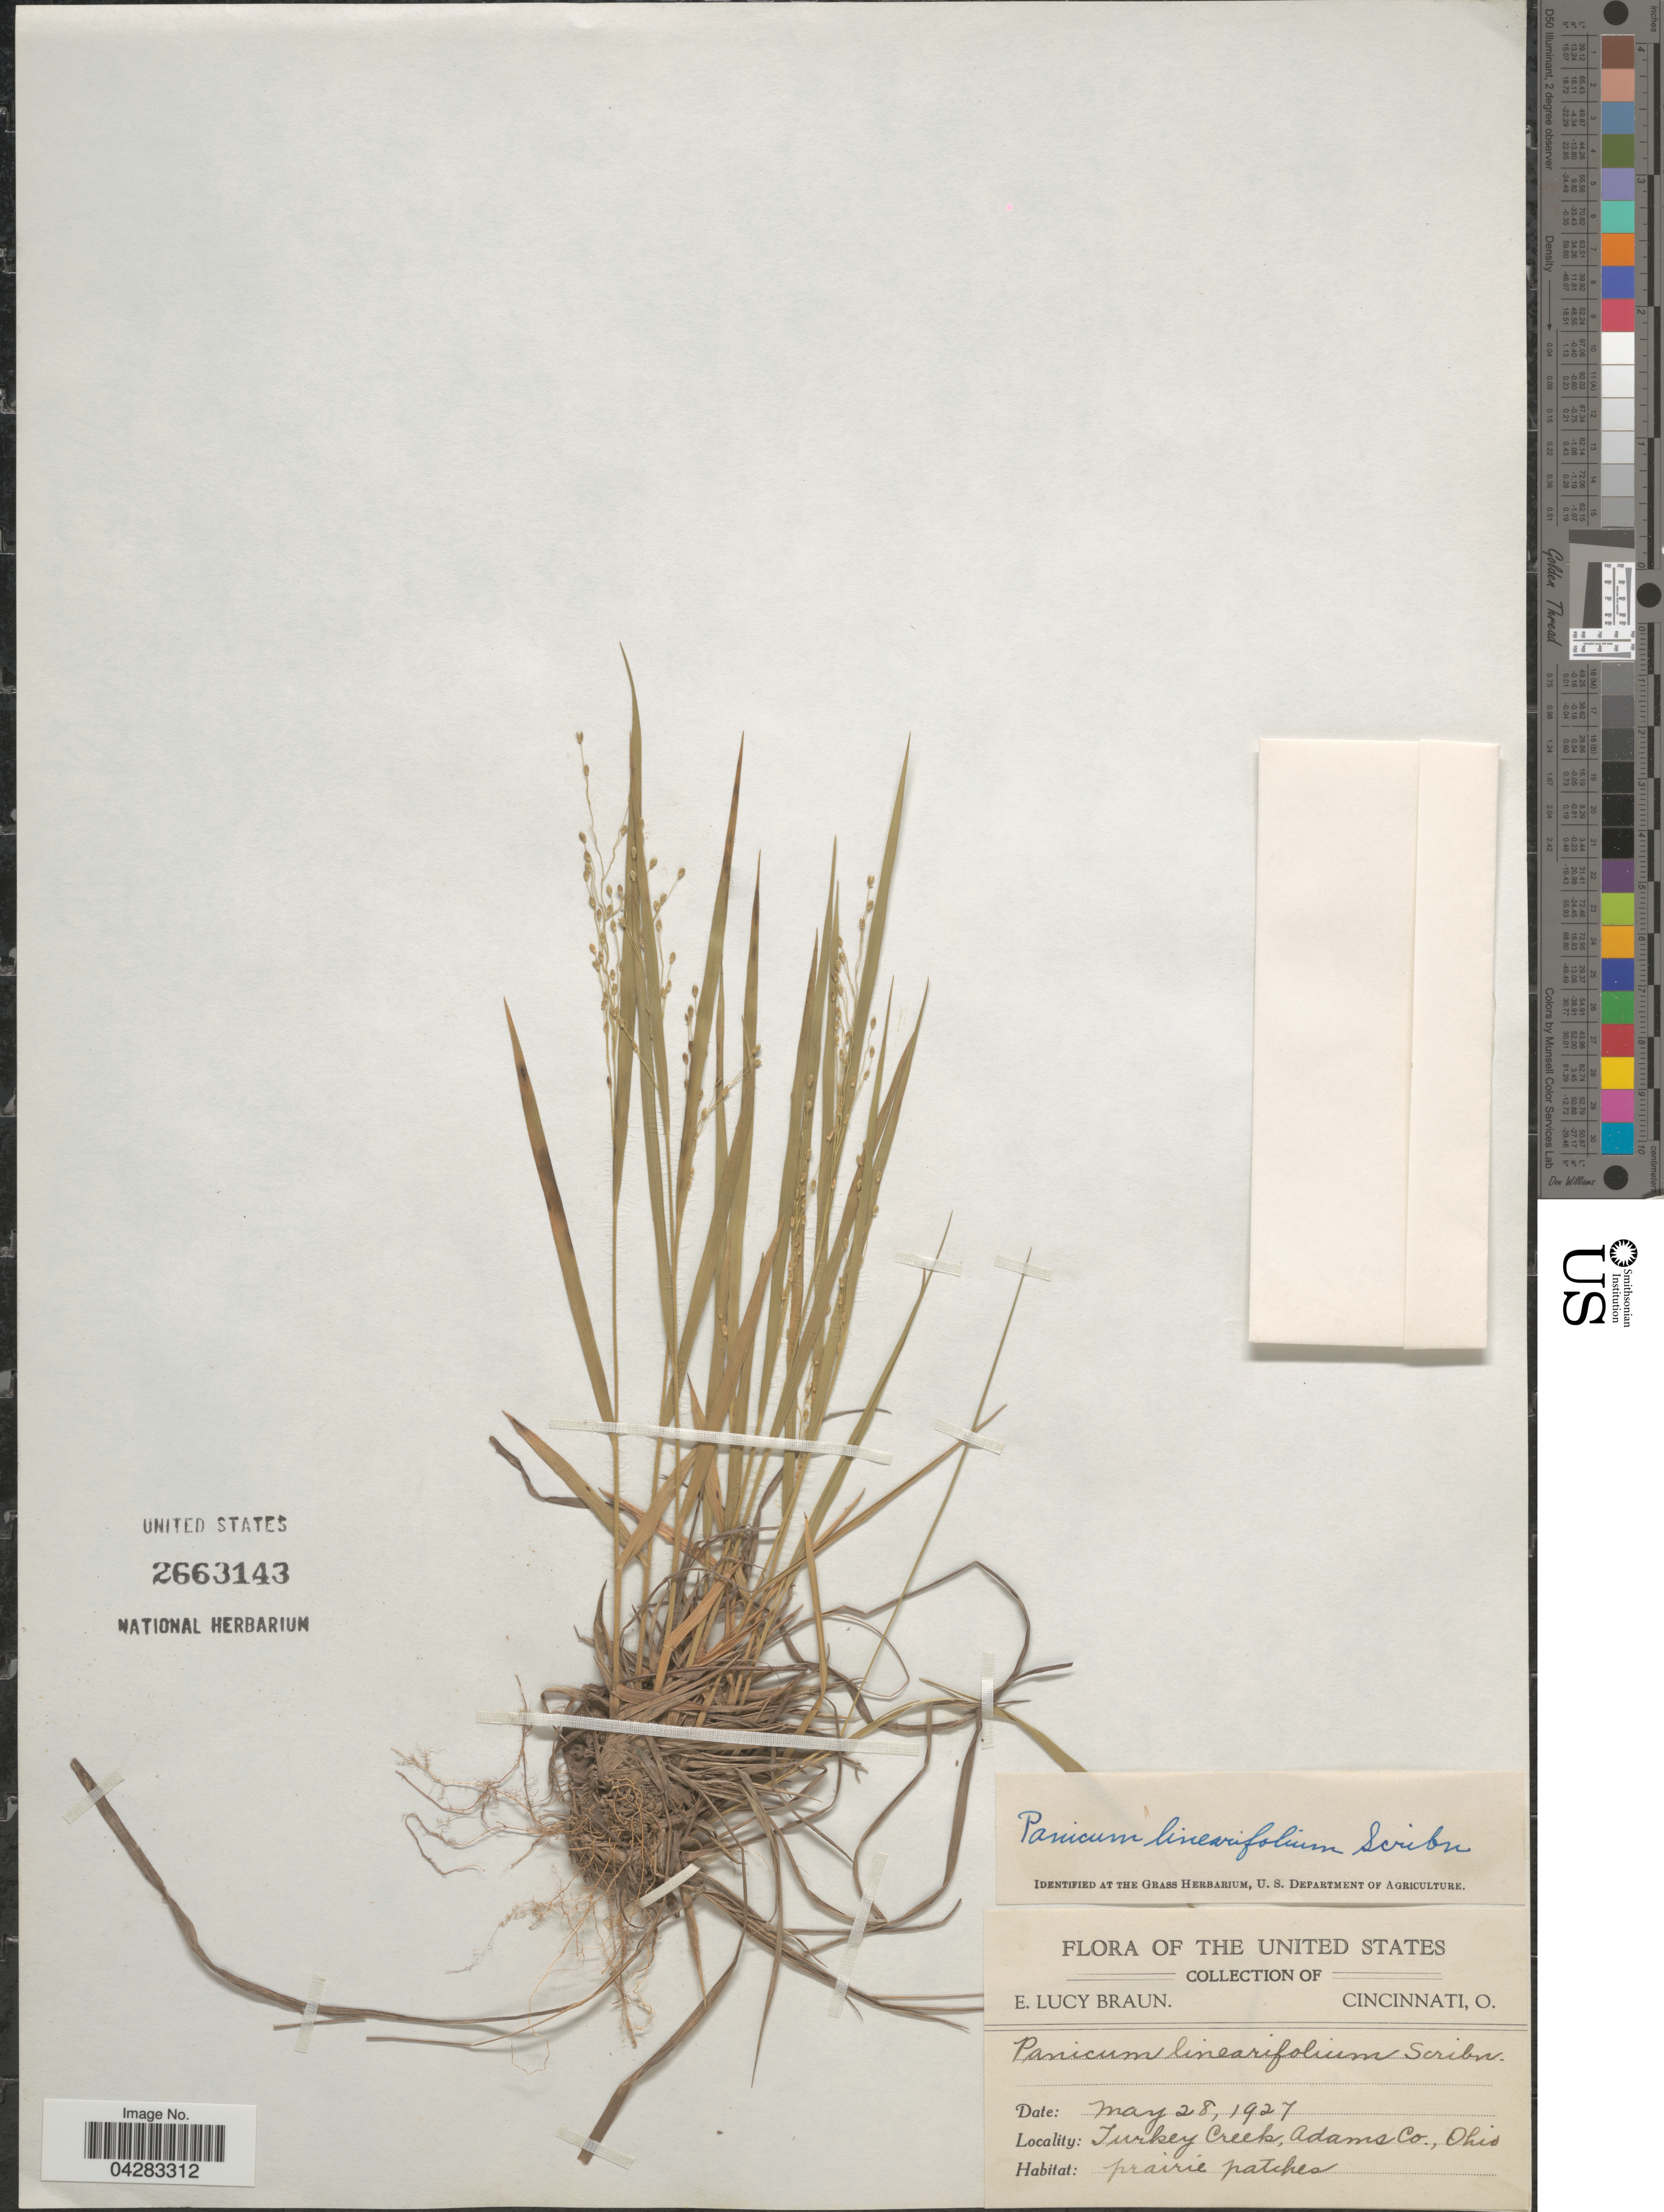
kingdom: Plantae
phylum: Tracheophyta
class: Liliopsida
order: Poales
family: Poaceae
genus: Dichanthelium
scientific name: Dichanthelium linearifolium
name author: (Scribn.) Gould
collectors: E. L. Braun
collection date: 1927-05-28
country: United States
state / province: Ohio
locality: Turkey Creek, Adams Co.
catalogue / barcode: US 2663143